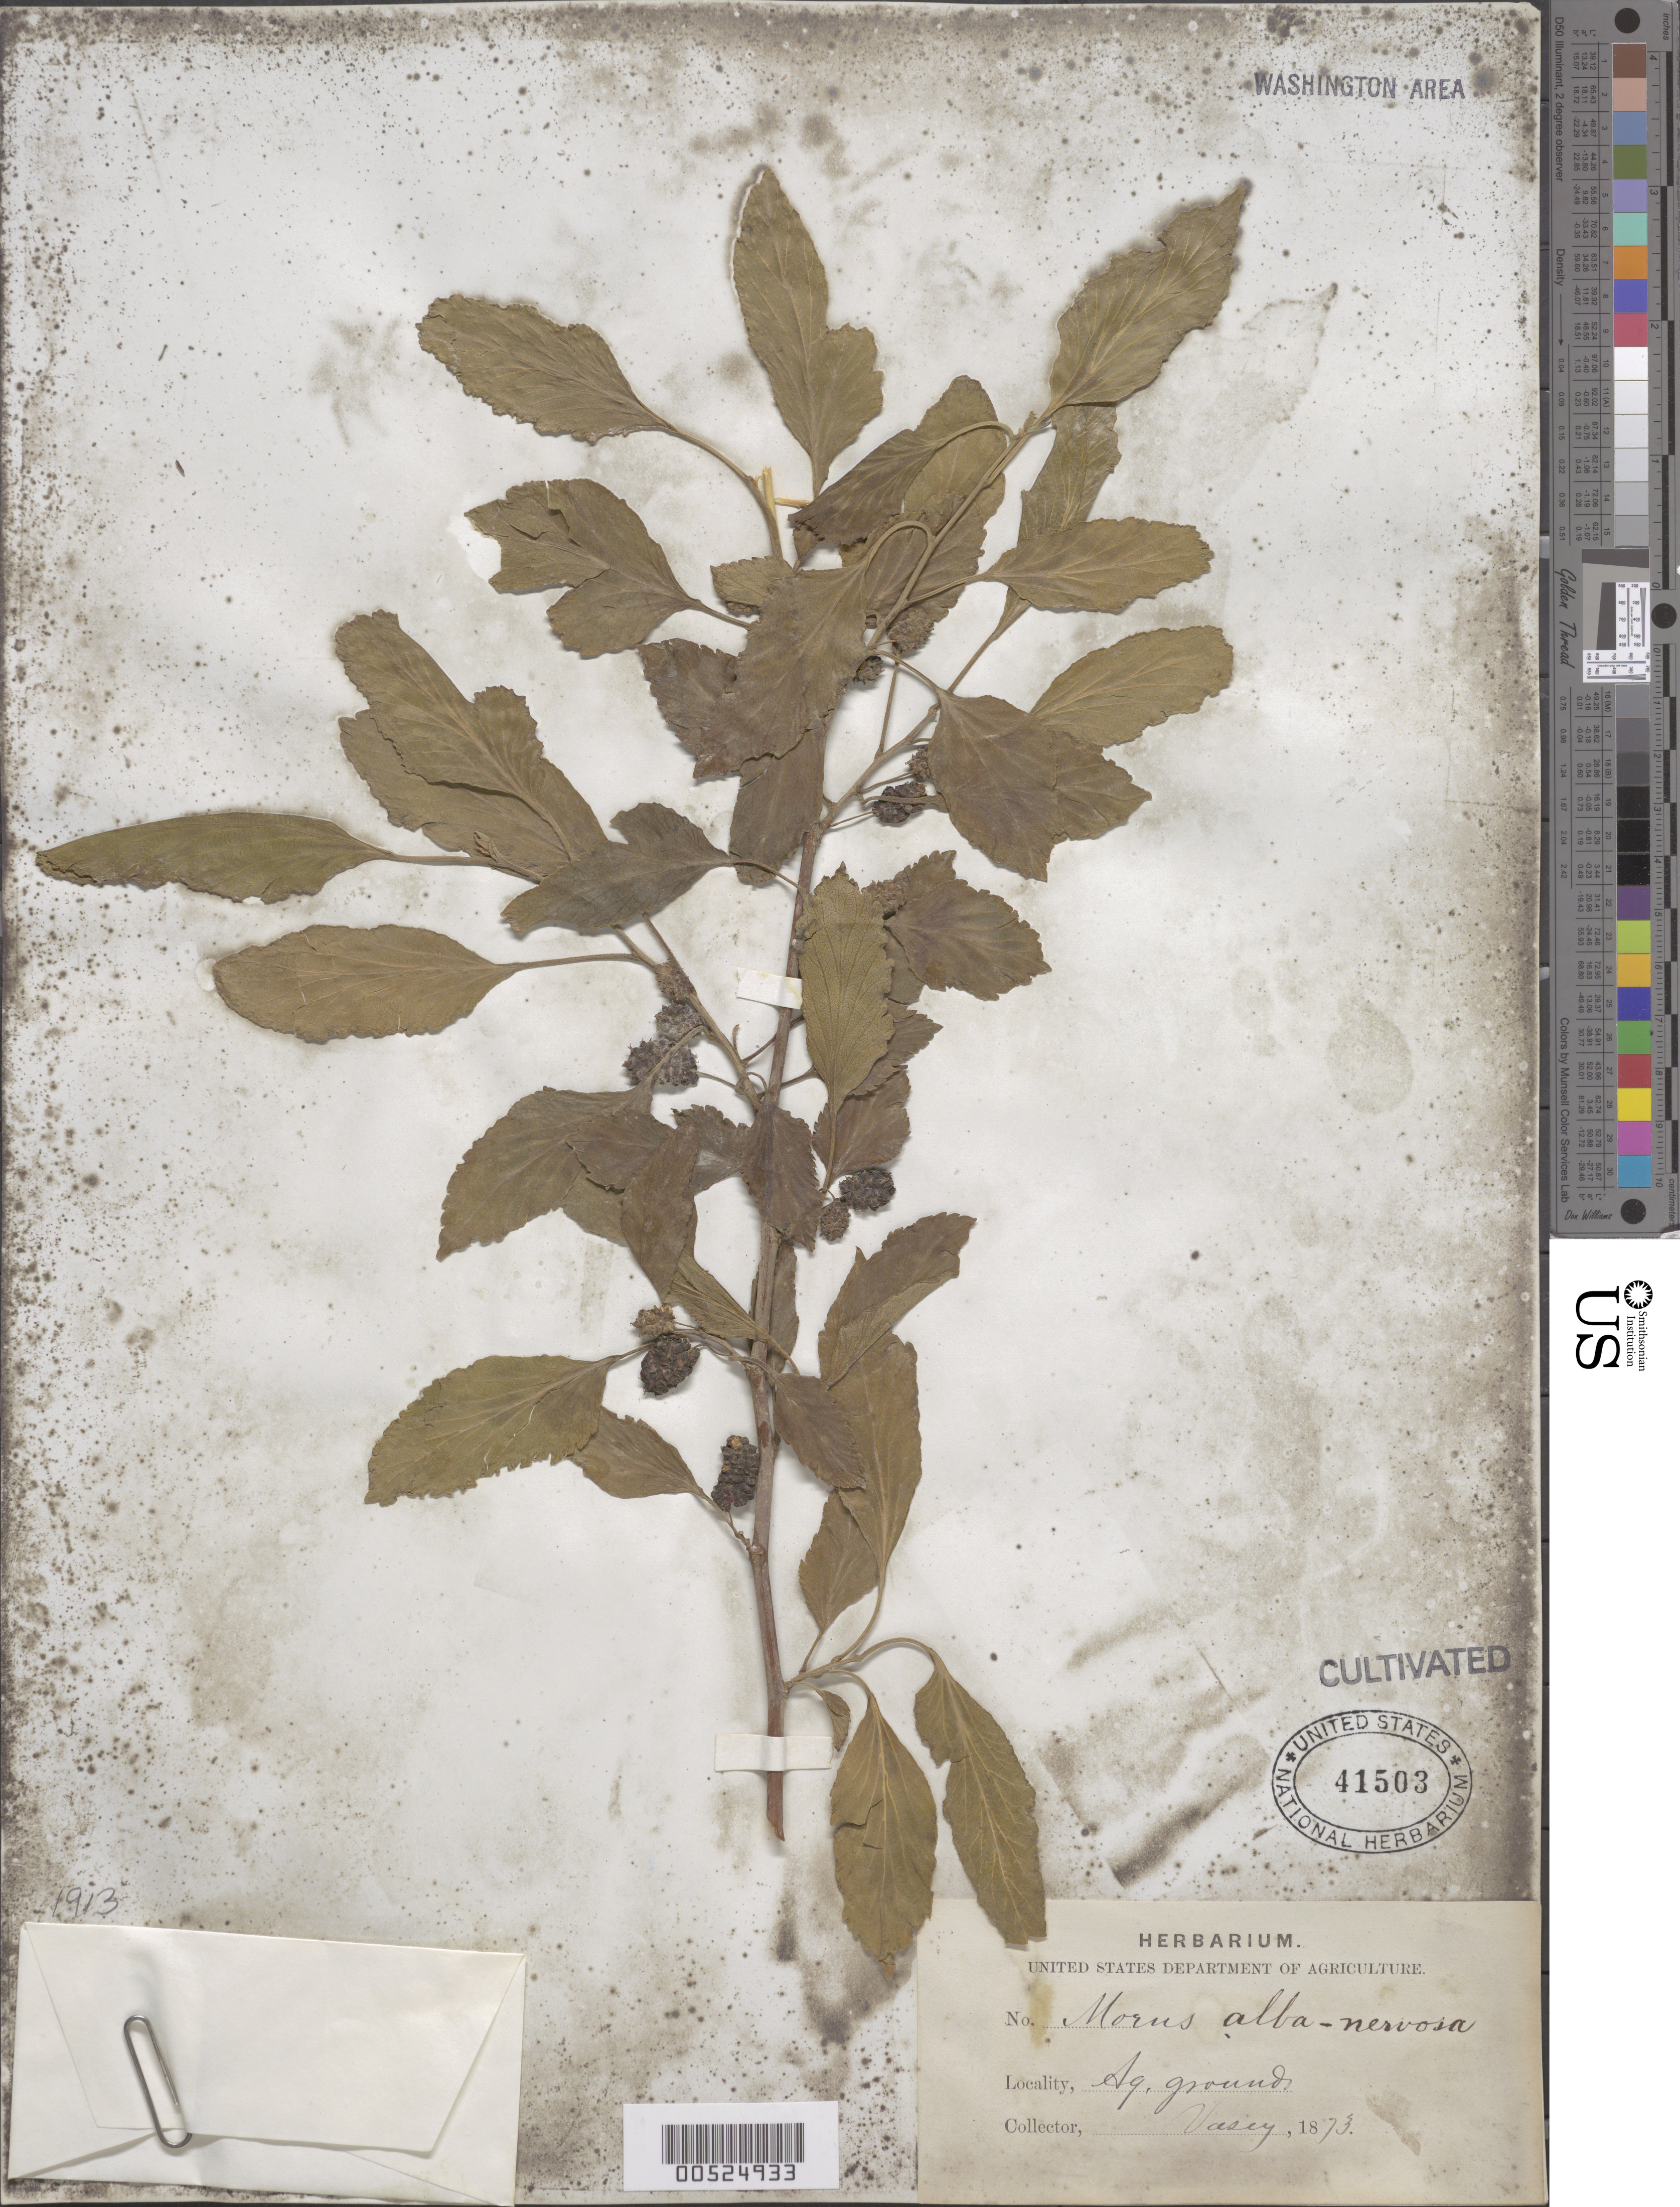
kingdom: Plantae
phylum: Tracheophyta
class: Magnoliopsida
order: Rosales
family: Moraceae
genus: Morus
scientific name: Morus alba x M. nervosa Loudon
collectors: Vasey, --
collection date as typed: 1873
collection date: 1873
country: United States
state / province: District of Columbia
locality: Agricultural grounds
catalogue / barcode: US 41503